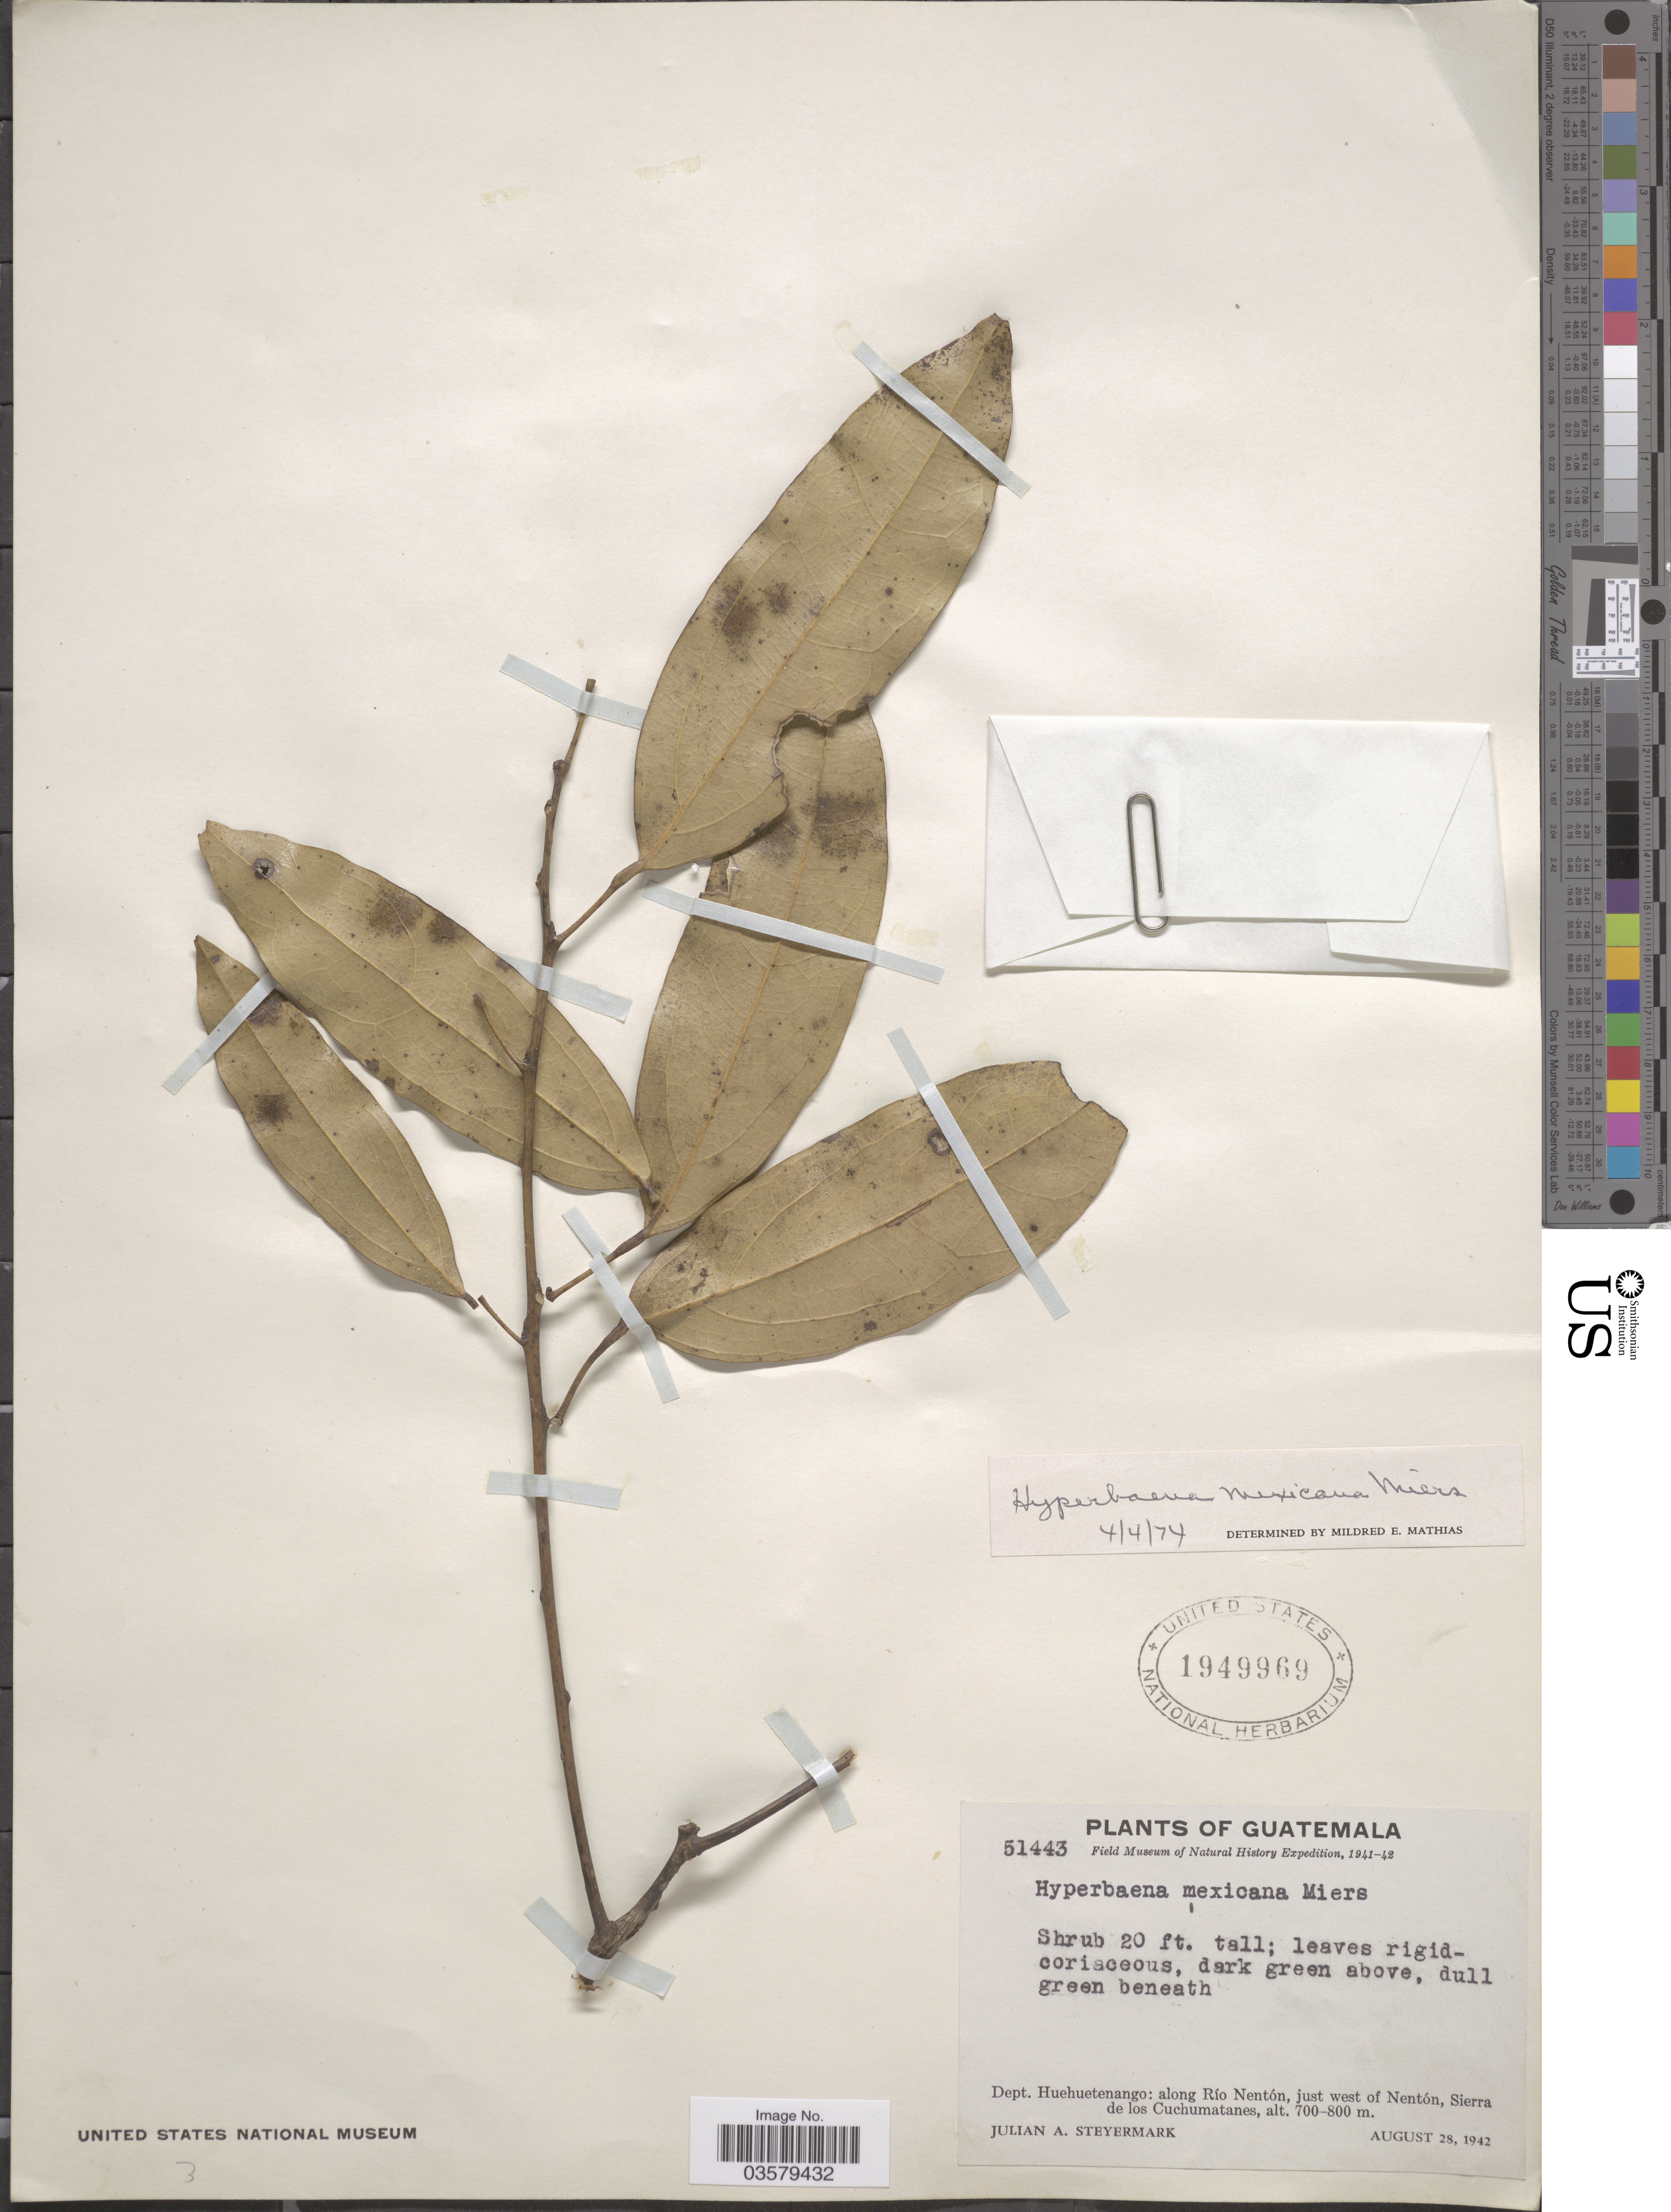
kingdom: Plantae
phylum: Tracheophyta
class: Magnoliopsida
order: Ranunculales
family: Menispermaceae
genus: Hyperbaena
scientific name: Hyperbaena mexicana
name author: Miers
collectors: J. Steyermark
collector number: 51443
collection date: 1942-08-28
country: Guatemala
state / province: Huehuetenango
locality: Dept. Huehuetenango: along Río Nentón, just west of Nentón, Sierra de los Cuchumatanes.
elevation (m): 700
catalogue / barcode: US 1949969